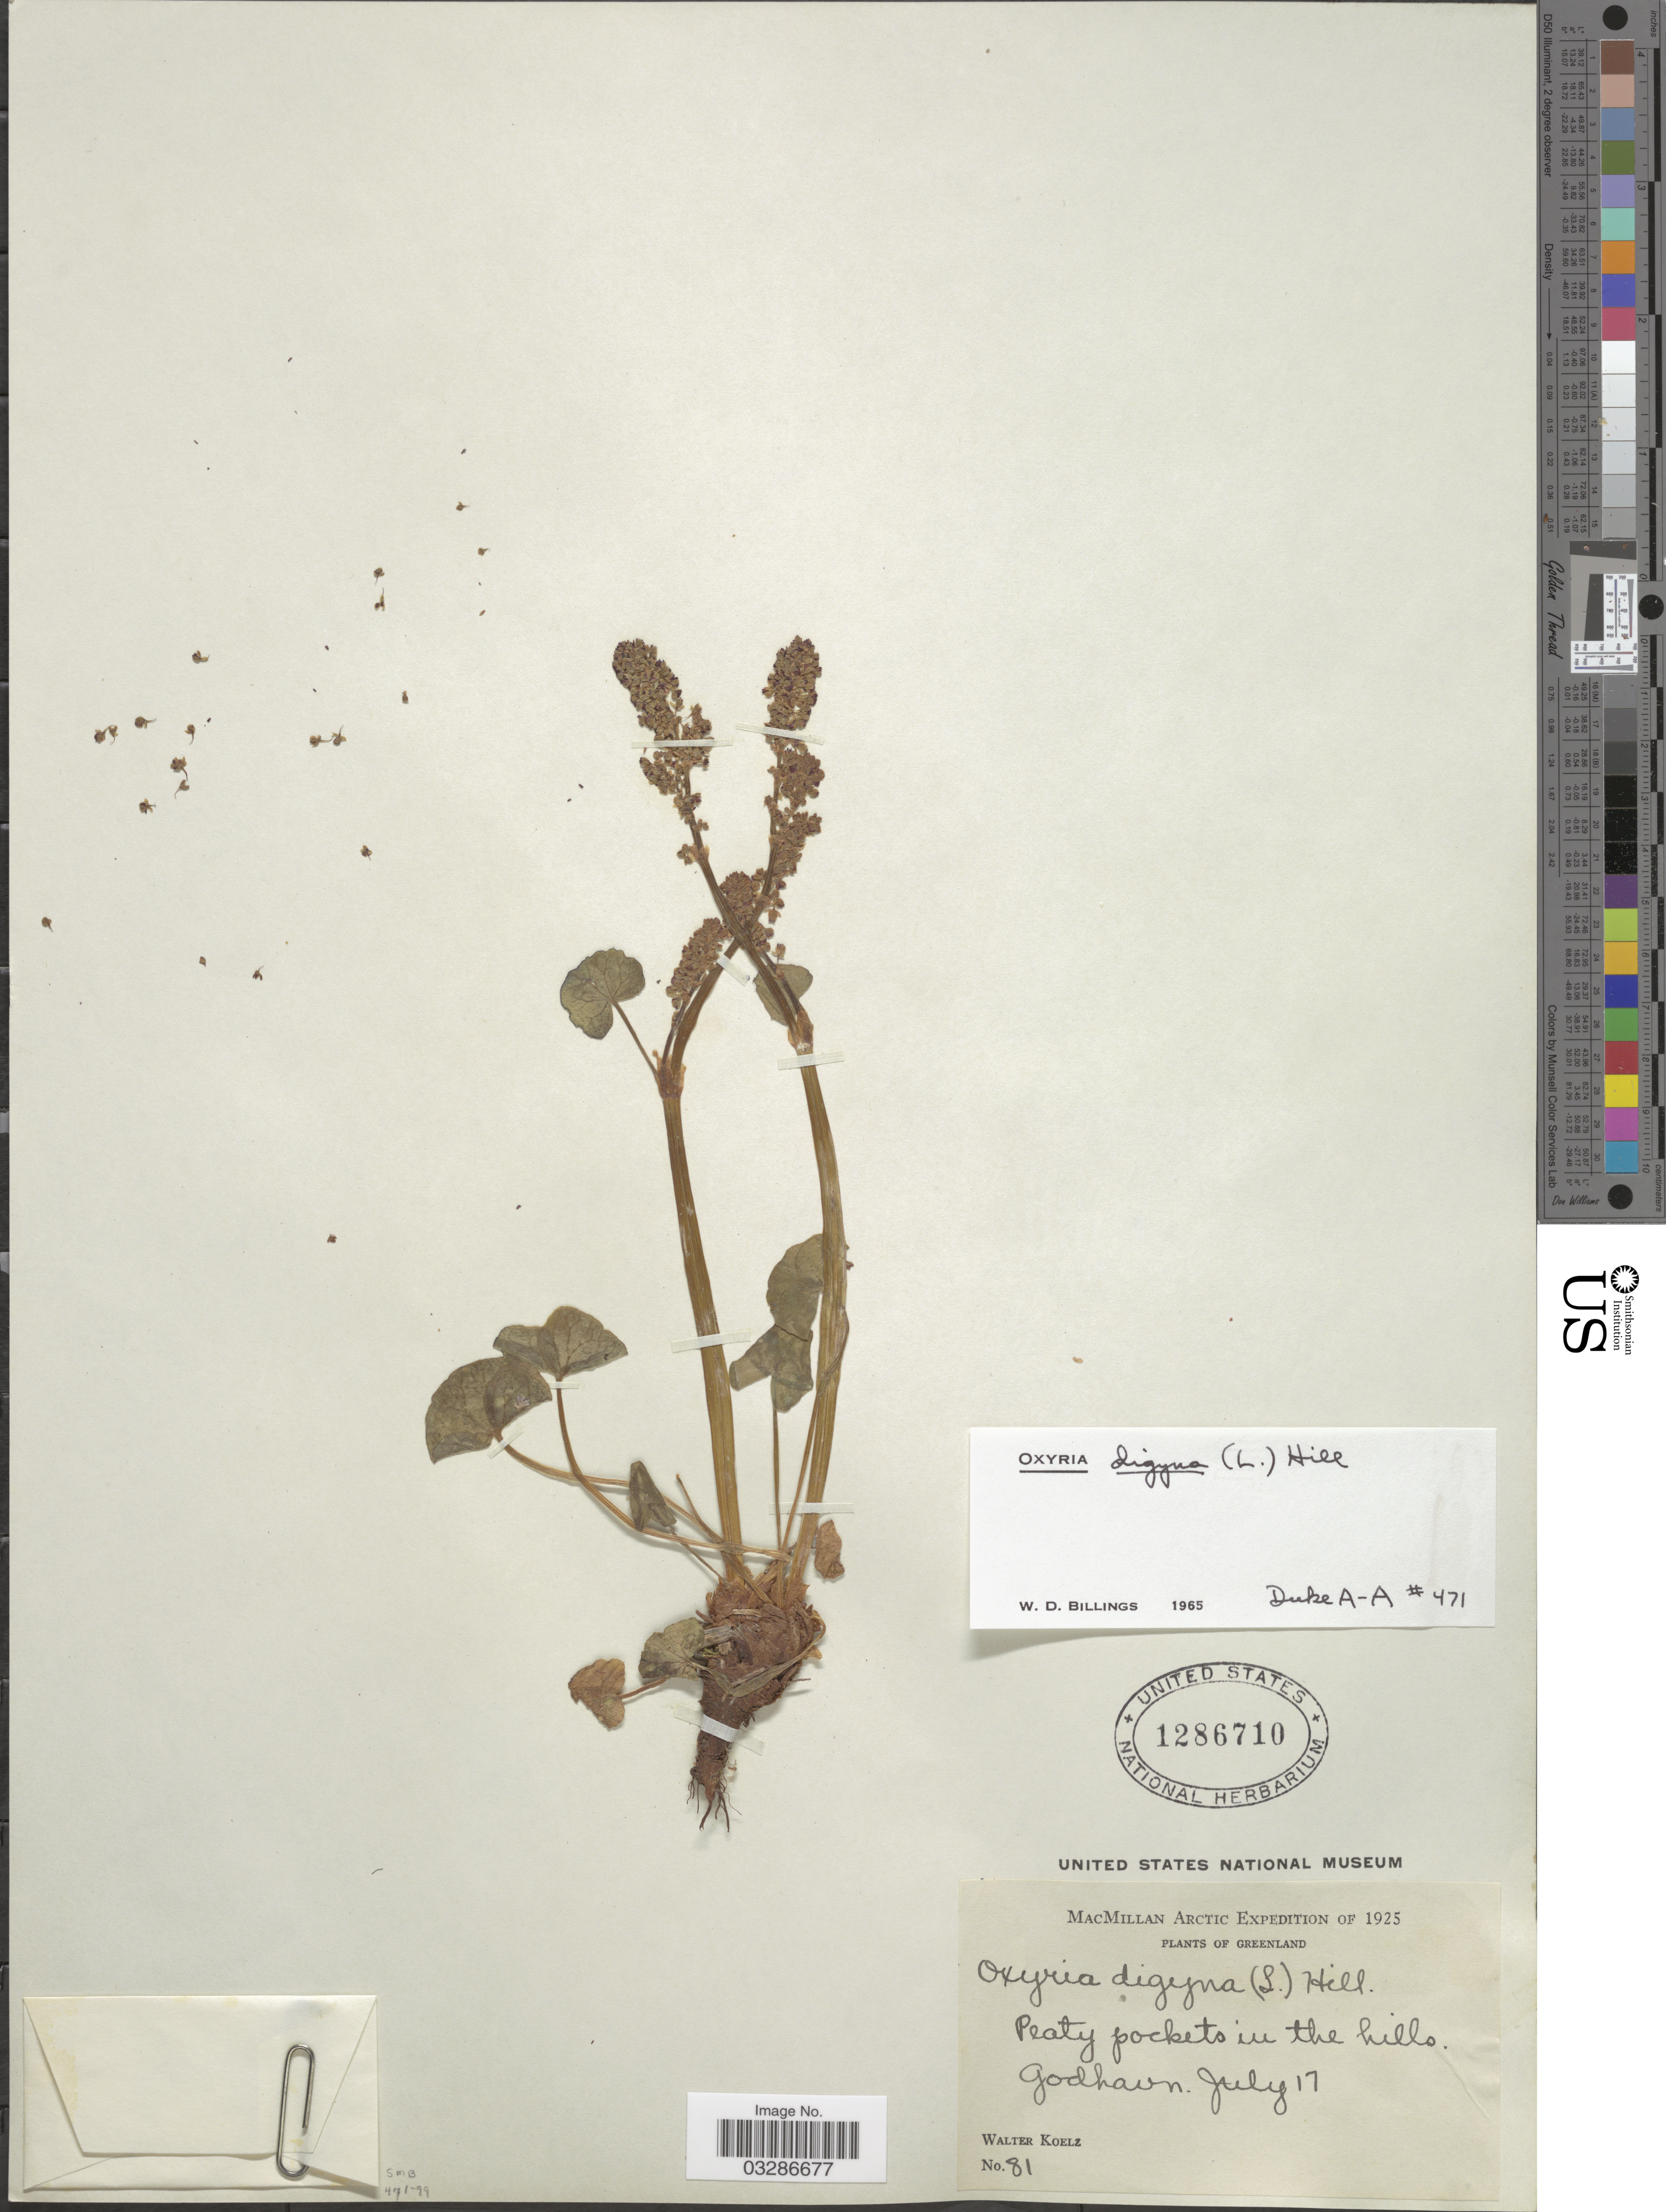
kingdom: Plantae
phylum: Tracheophyta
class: Magnoliopsida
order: Caryophyllales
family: Polygonaceae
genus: Oxyria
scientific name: Oxyria digyna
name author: (L.) Hill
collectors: W. N. Koelz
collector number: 81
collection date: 1925-07-17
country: Greenland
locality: Godhavn.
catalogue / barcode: US 1286710